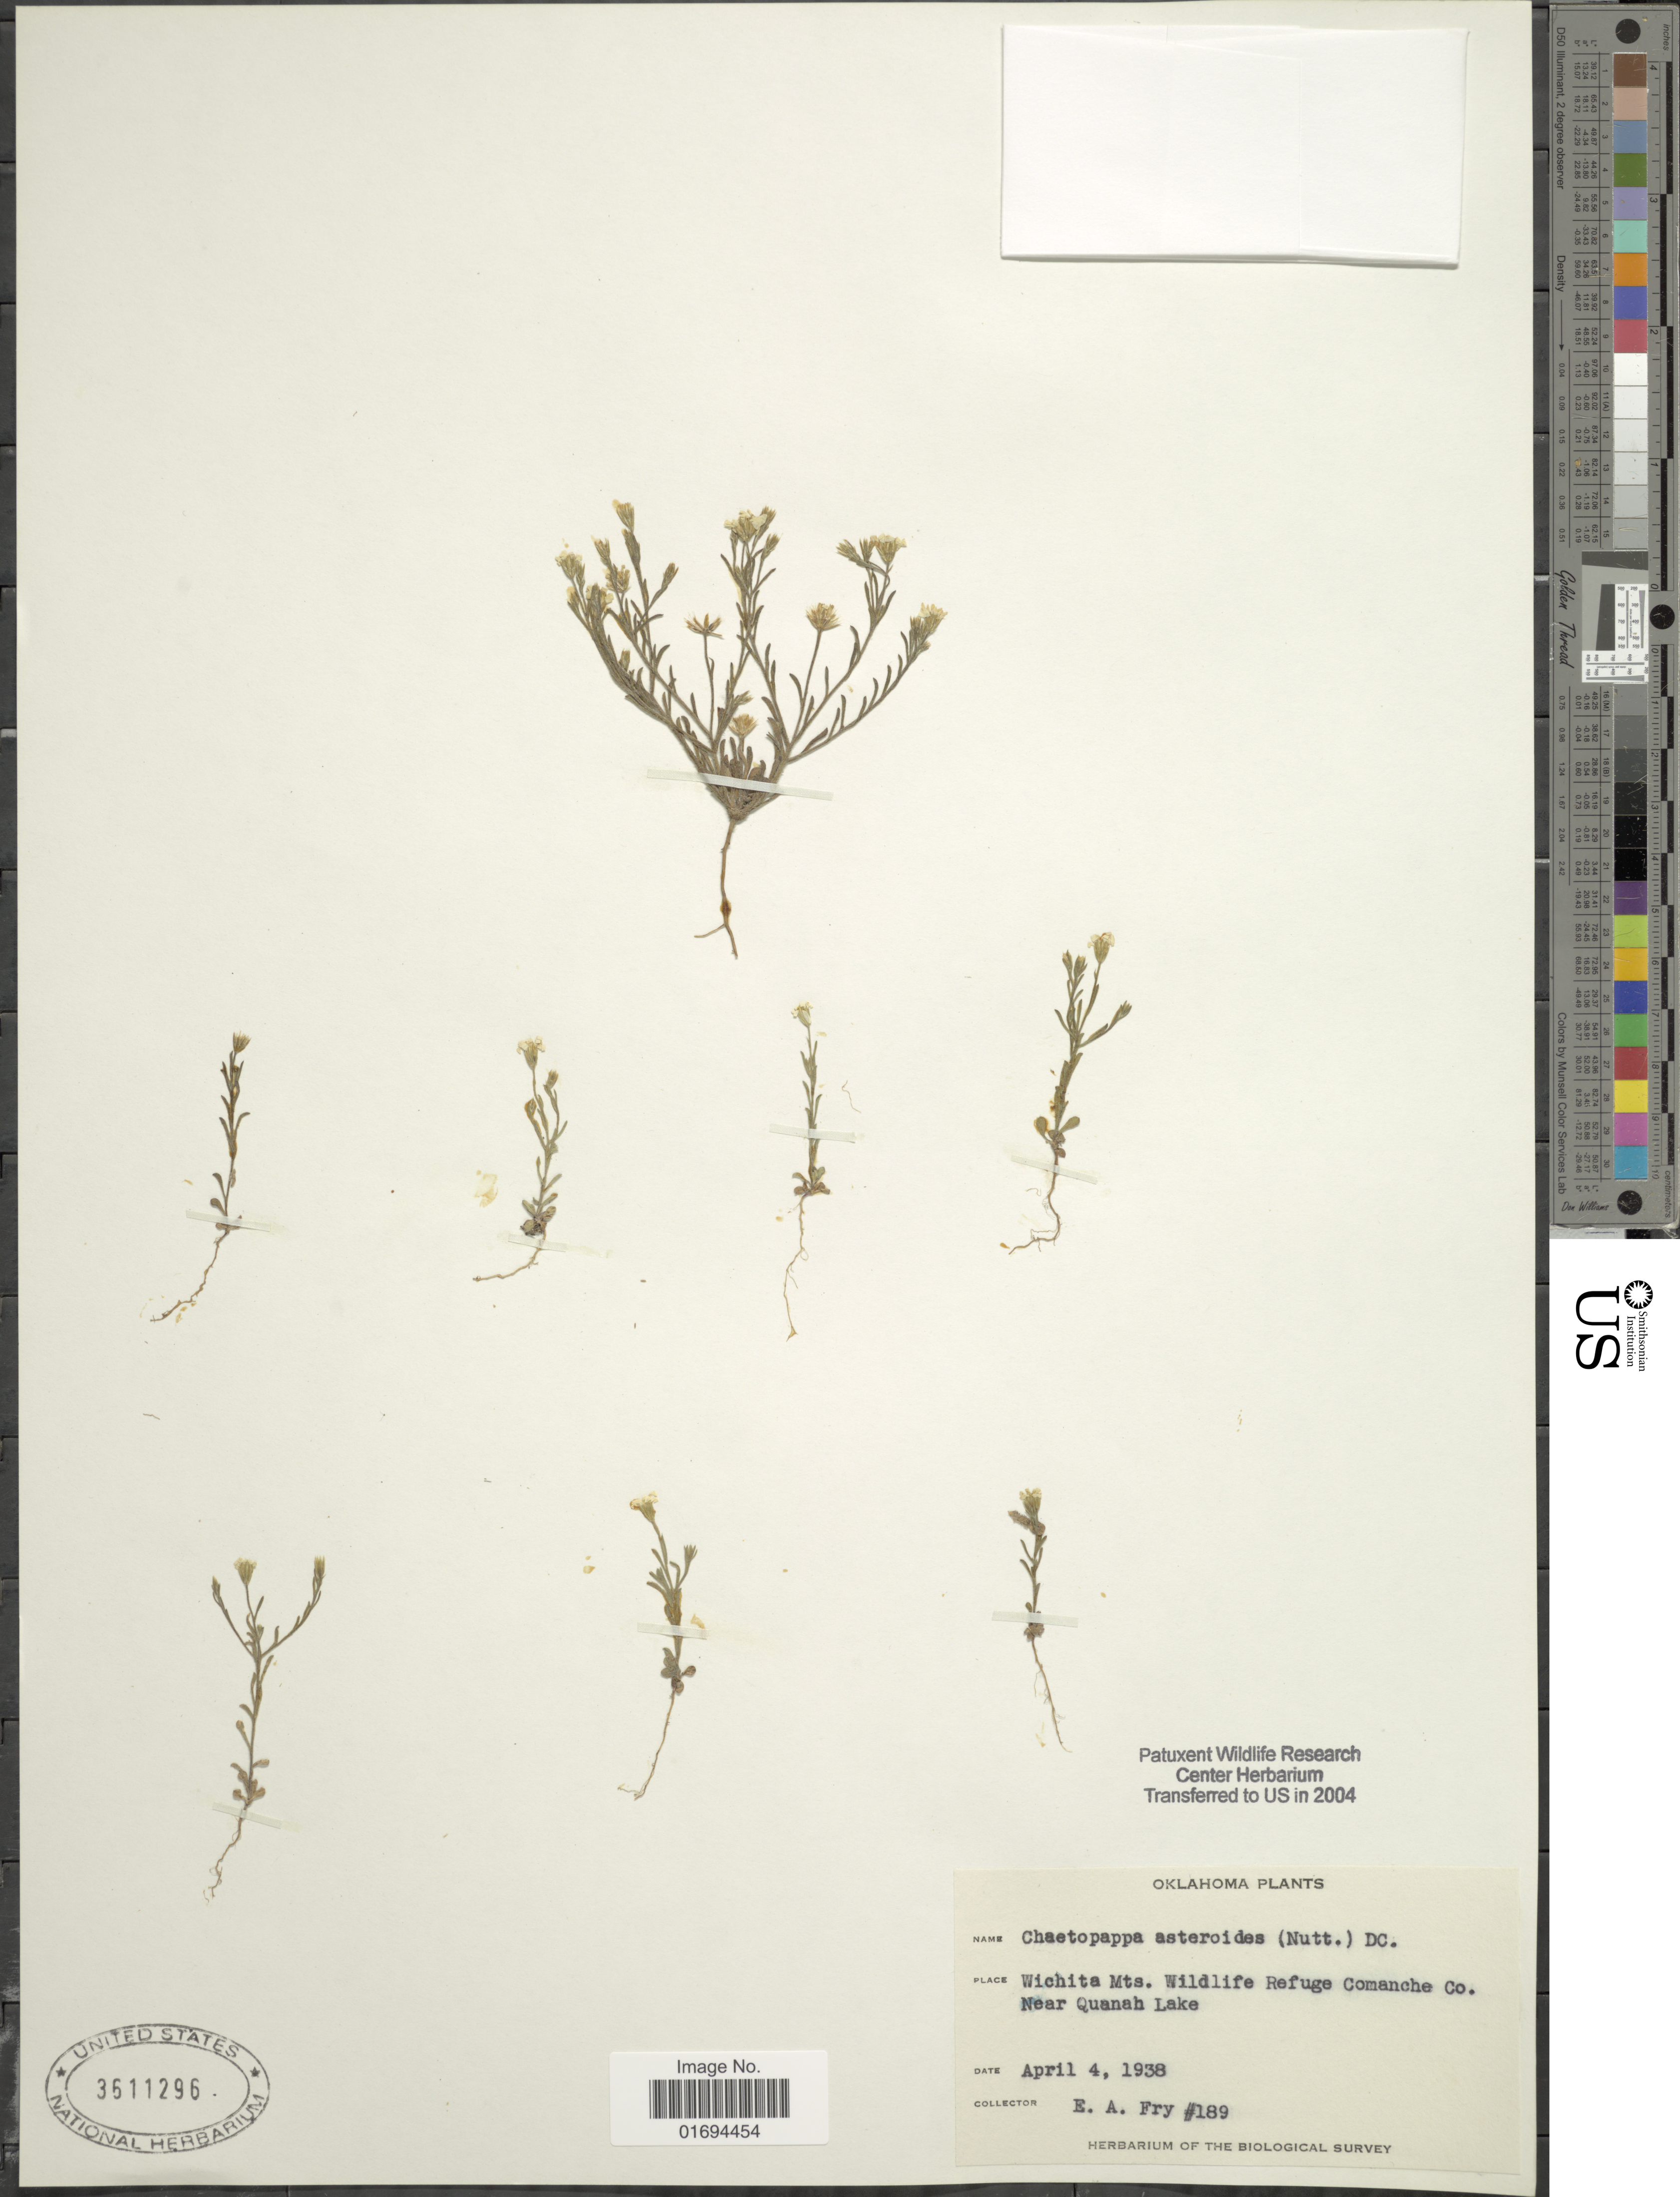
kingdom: Plantae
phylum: Tracheophyta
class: Magnoliopsida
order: Asterales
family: Asteraceae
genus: Chaetopappa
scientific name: Chaetopappa asteroides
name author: (Nutt.) DC.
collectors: E. Fry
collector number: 189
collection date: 1938-04-04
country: United States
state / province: Oklahoma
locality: Wichita Mts. Wildlife Refuge Comache Co., near Quanah Lake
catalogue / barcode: US 3511296